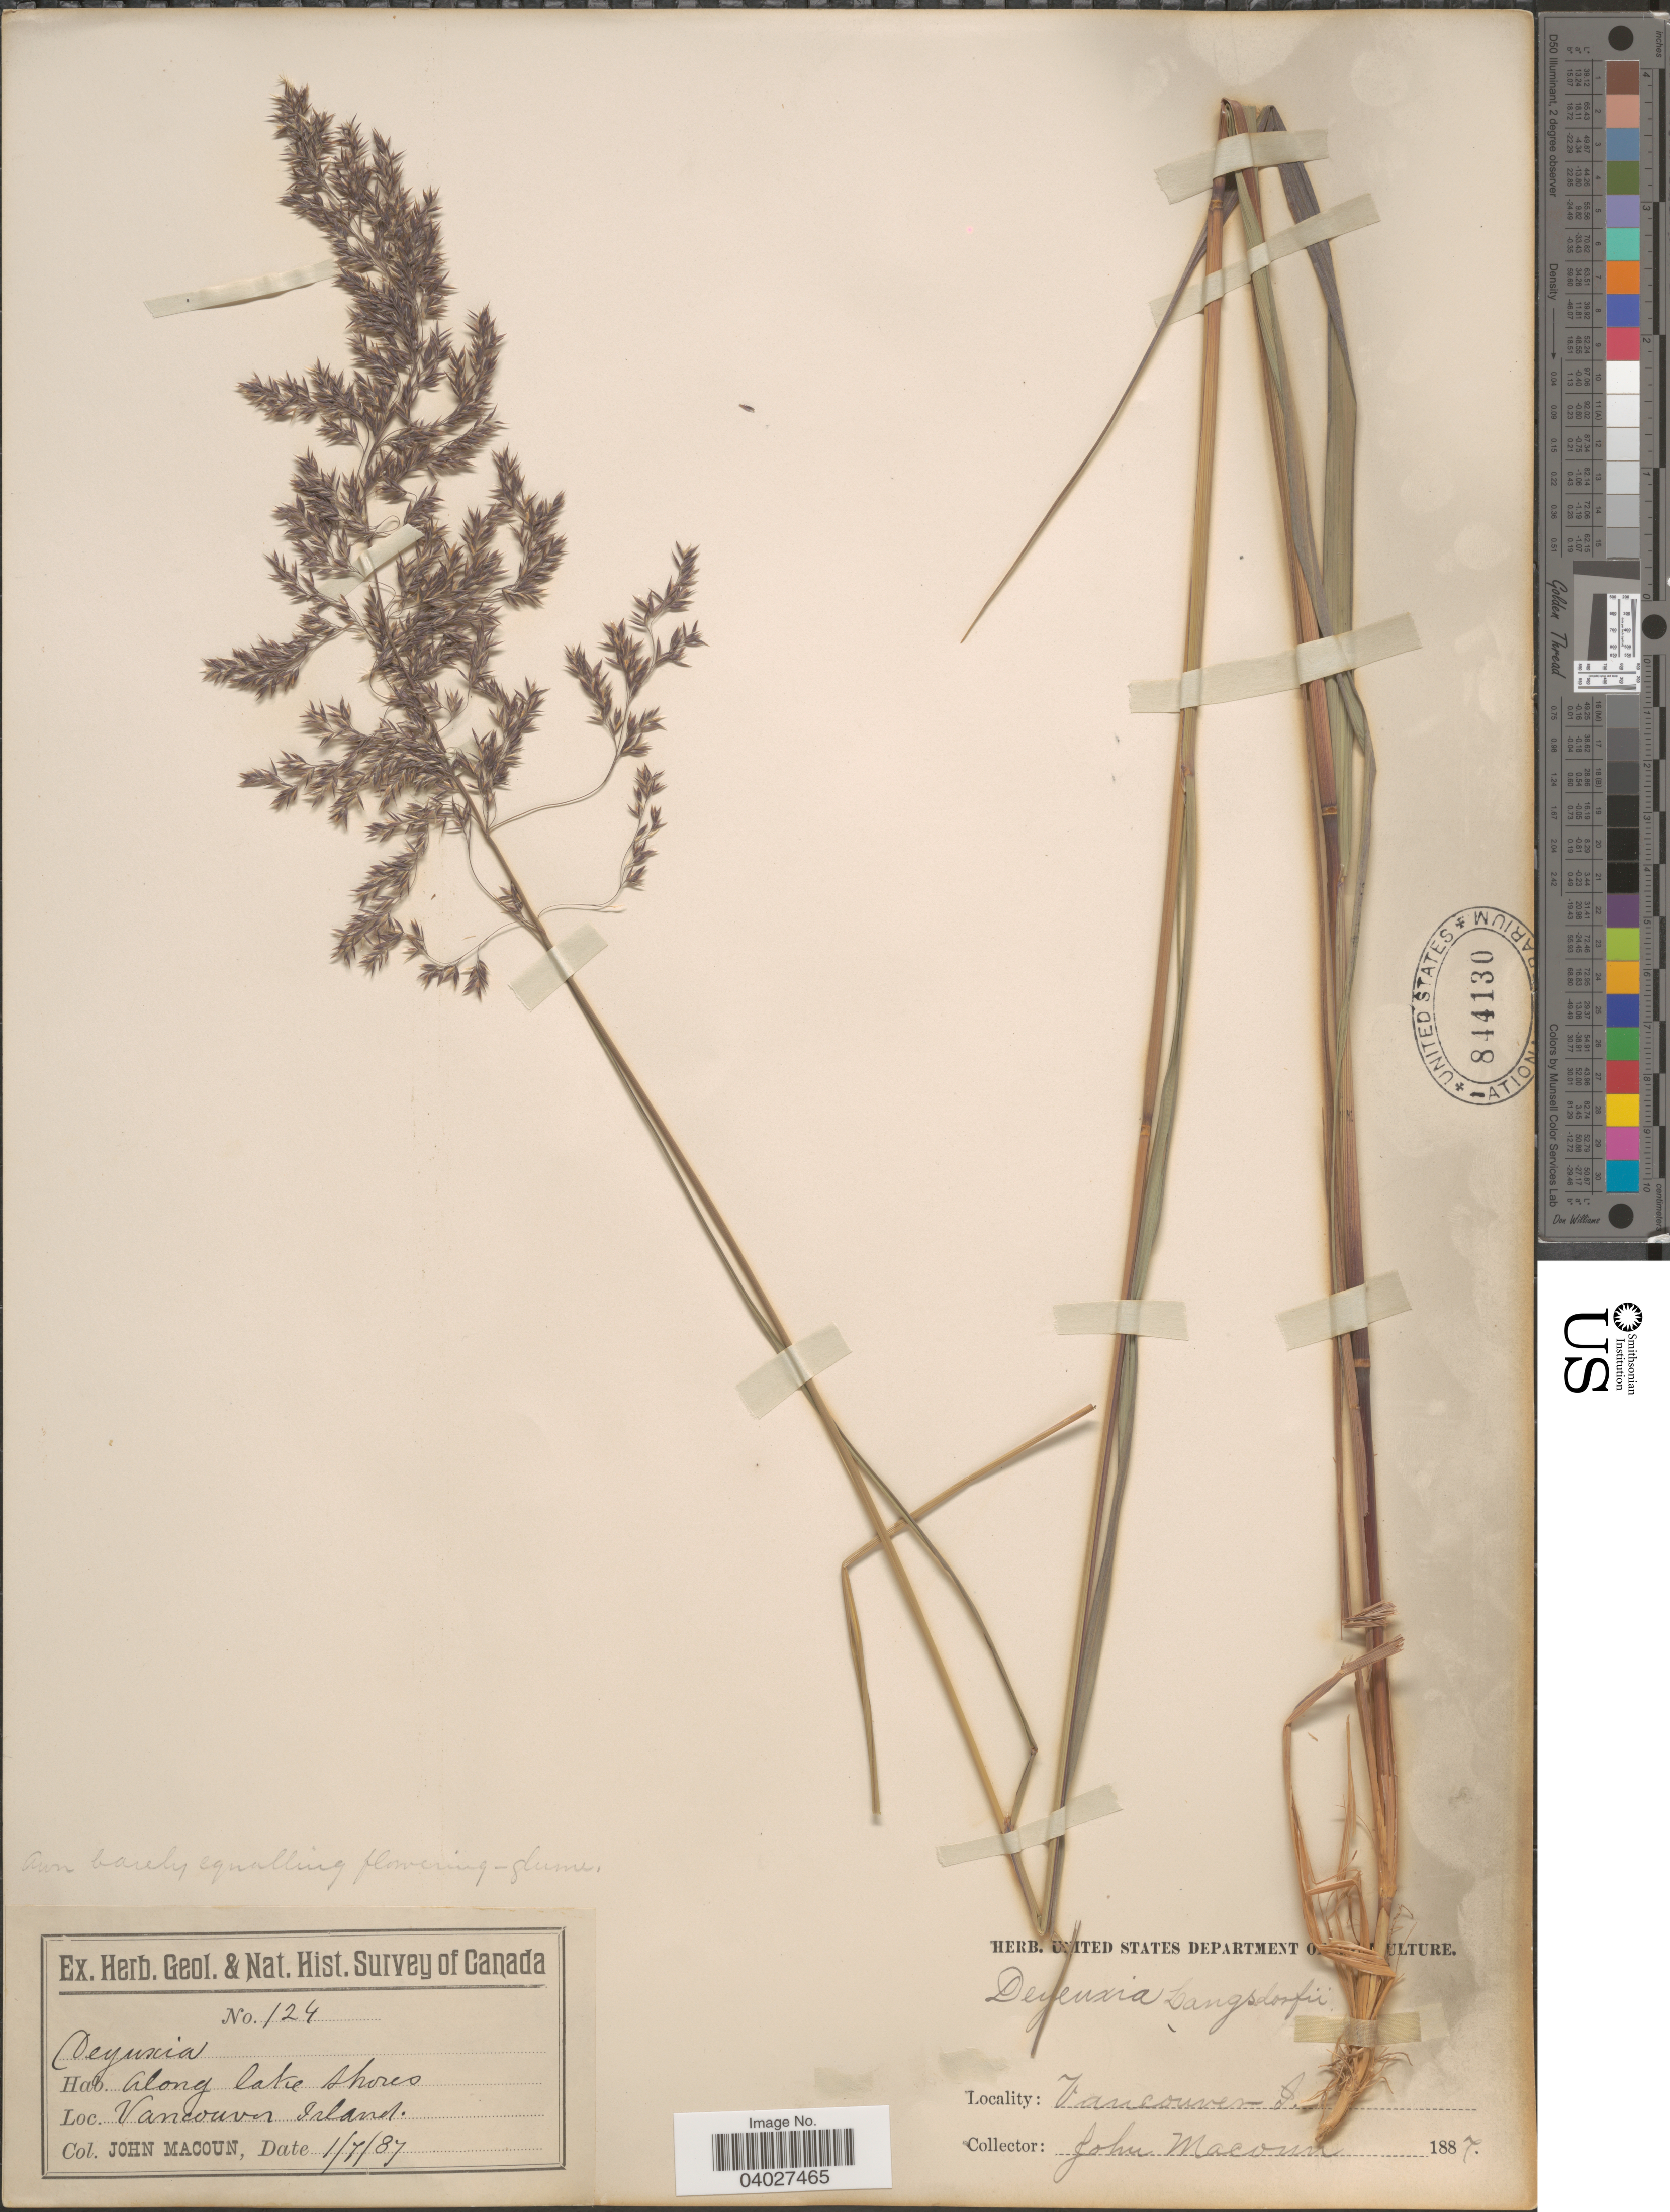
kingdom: Plantae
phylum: Tracheophyta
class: Liliopsida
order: Poales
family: Poaceae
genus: Calamagrostis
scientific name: Calamagrostis canadensis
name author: (Michx.) P. Beauv.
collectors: J. Macoun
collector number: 124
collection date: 1887-07-01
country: Canada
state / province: British Columbia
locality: Along lake shores. Vancouver Island.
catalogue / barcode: US 844130